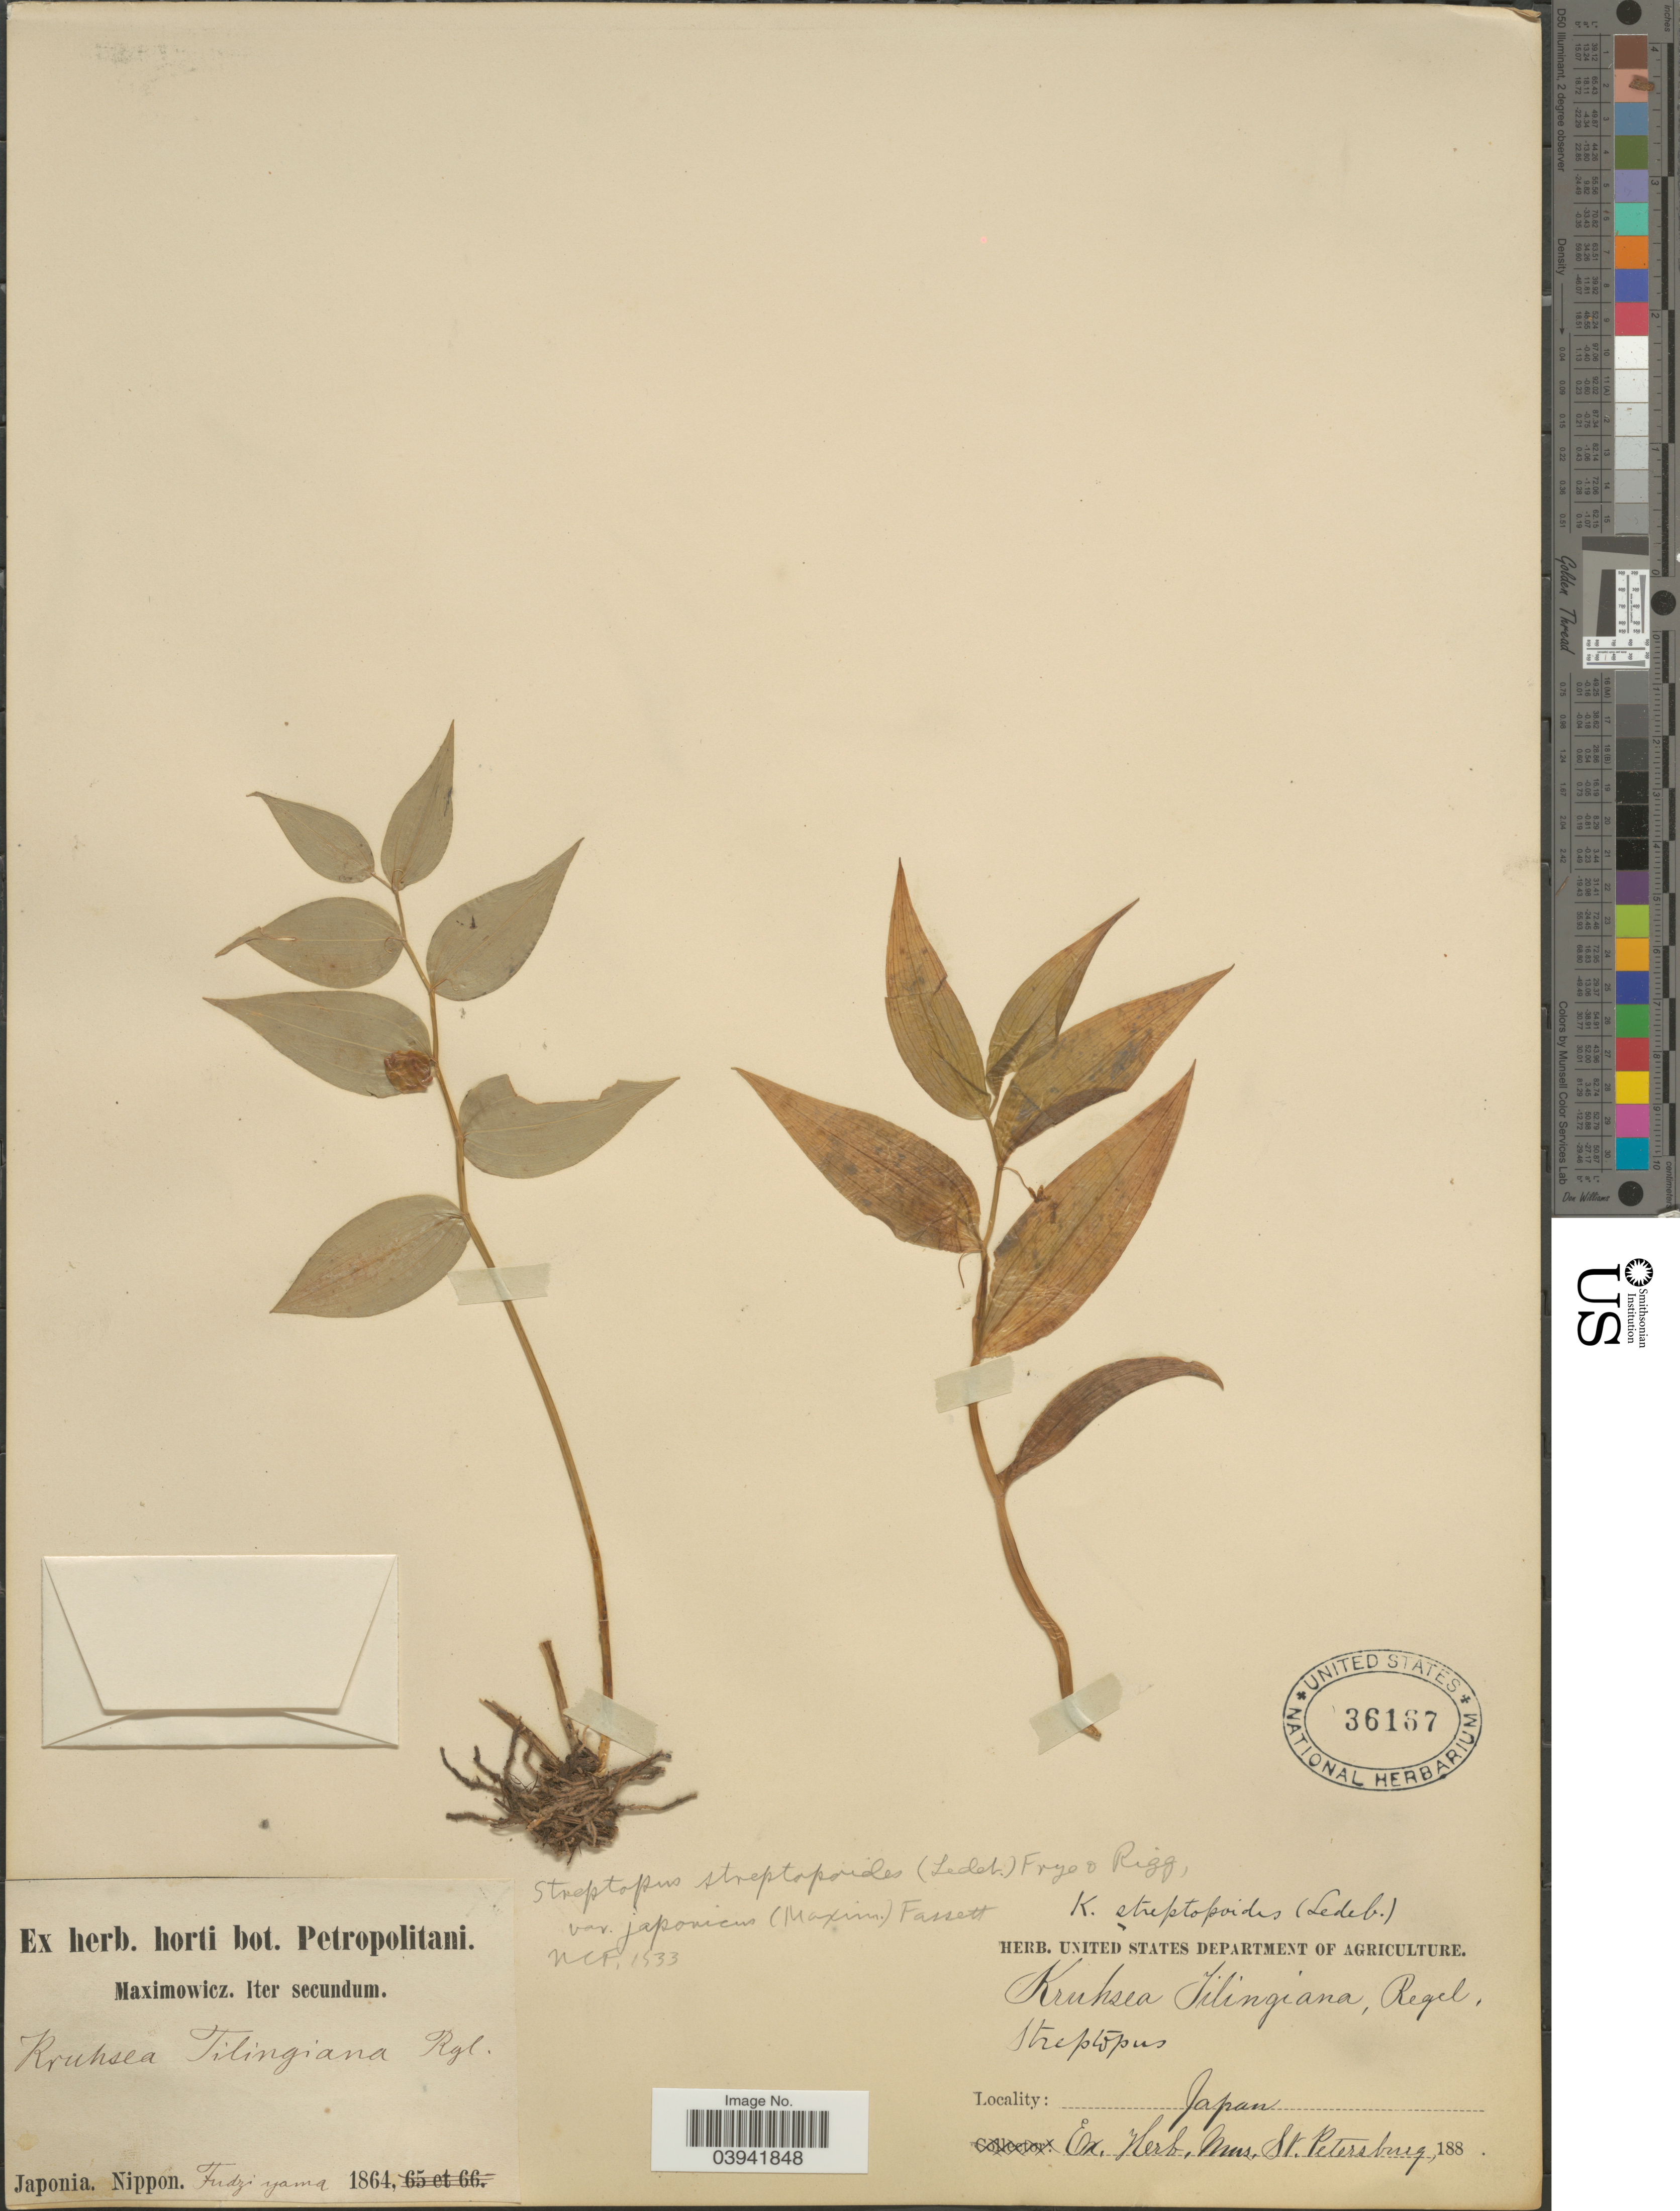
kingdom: Plantae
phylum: Tracheophyta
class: Liliopsida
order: Liliales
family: Liliaceae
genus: Streptopus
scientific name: Streptopus streptopoides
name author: (Ledeb.) Frye & Rigg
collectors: Maximowicz, --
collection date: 1864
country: Japan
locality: Nippon. Fudzi yama.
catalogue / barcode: US 36167